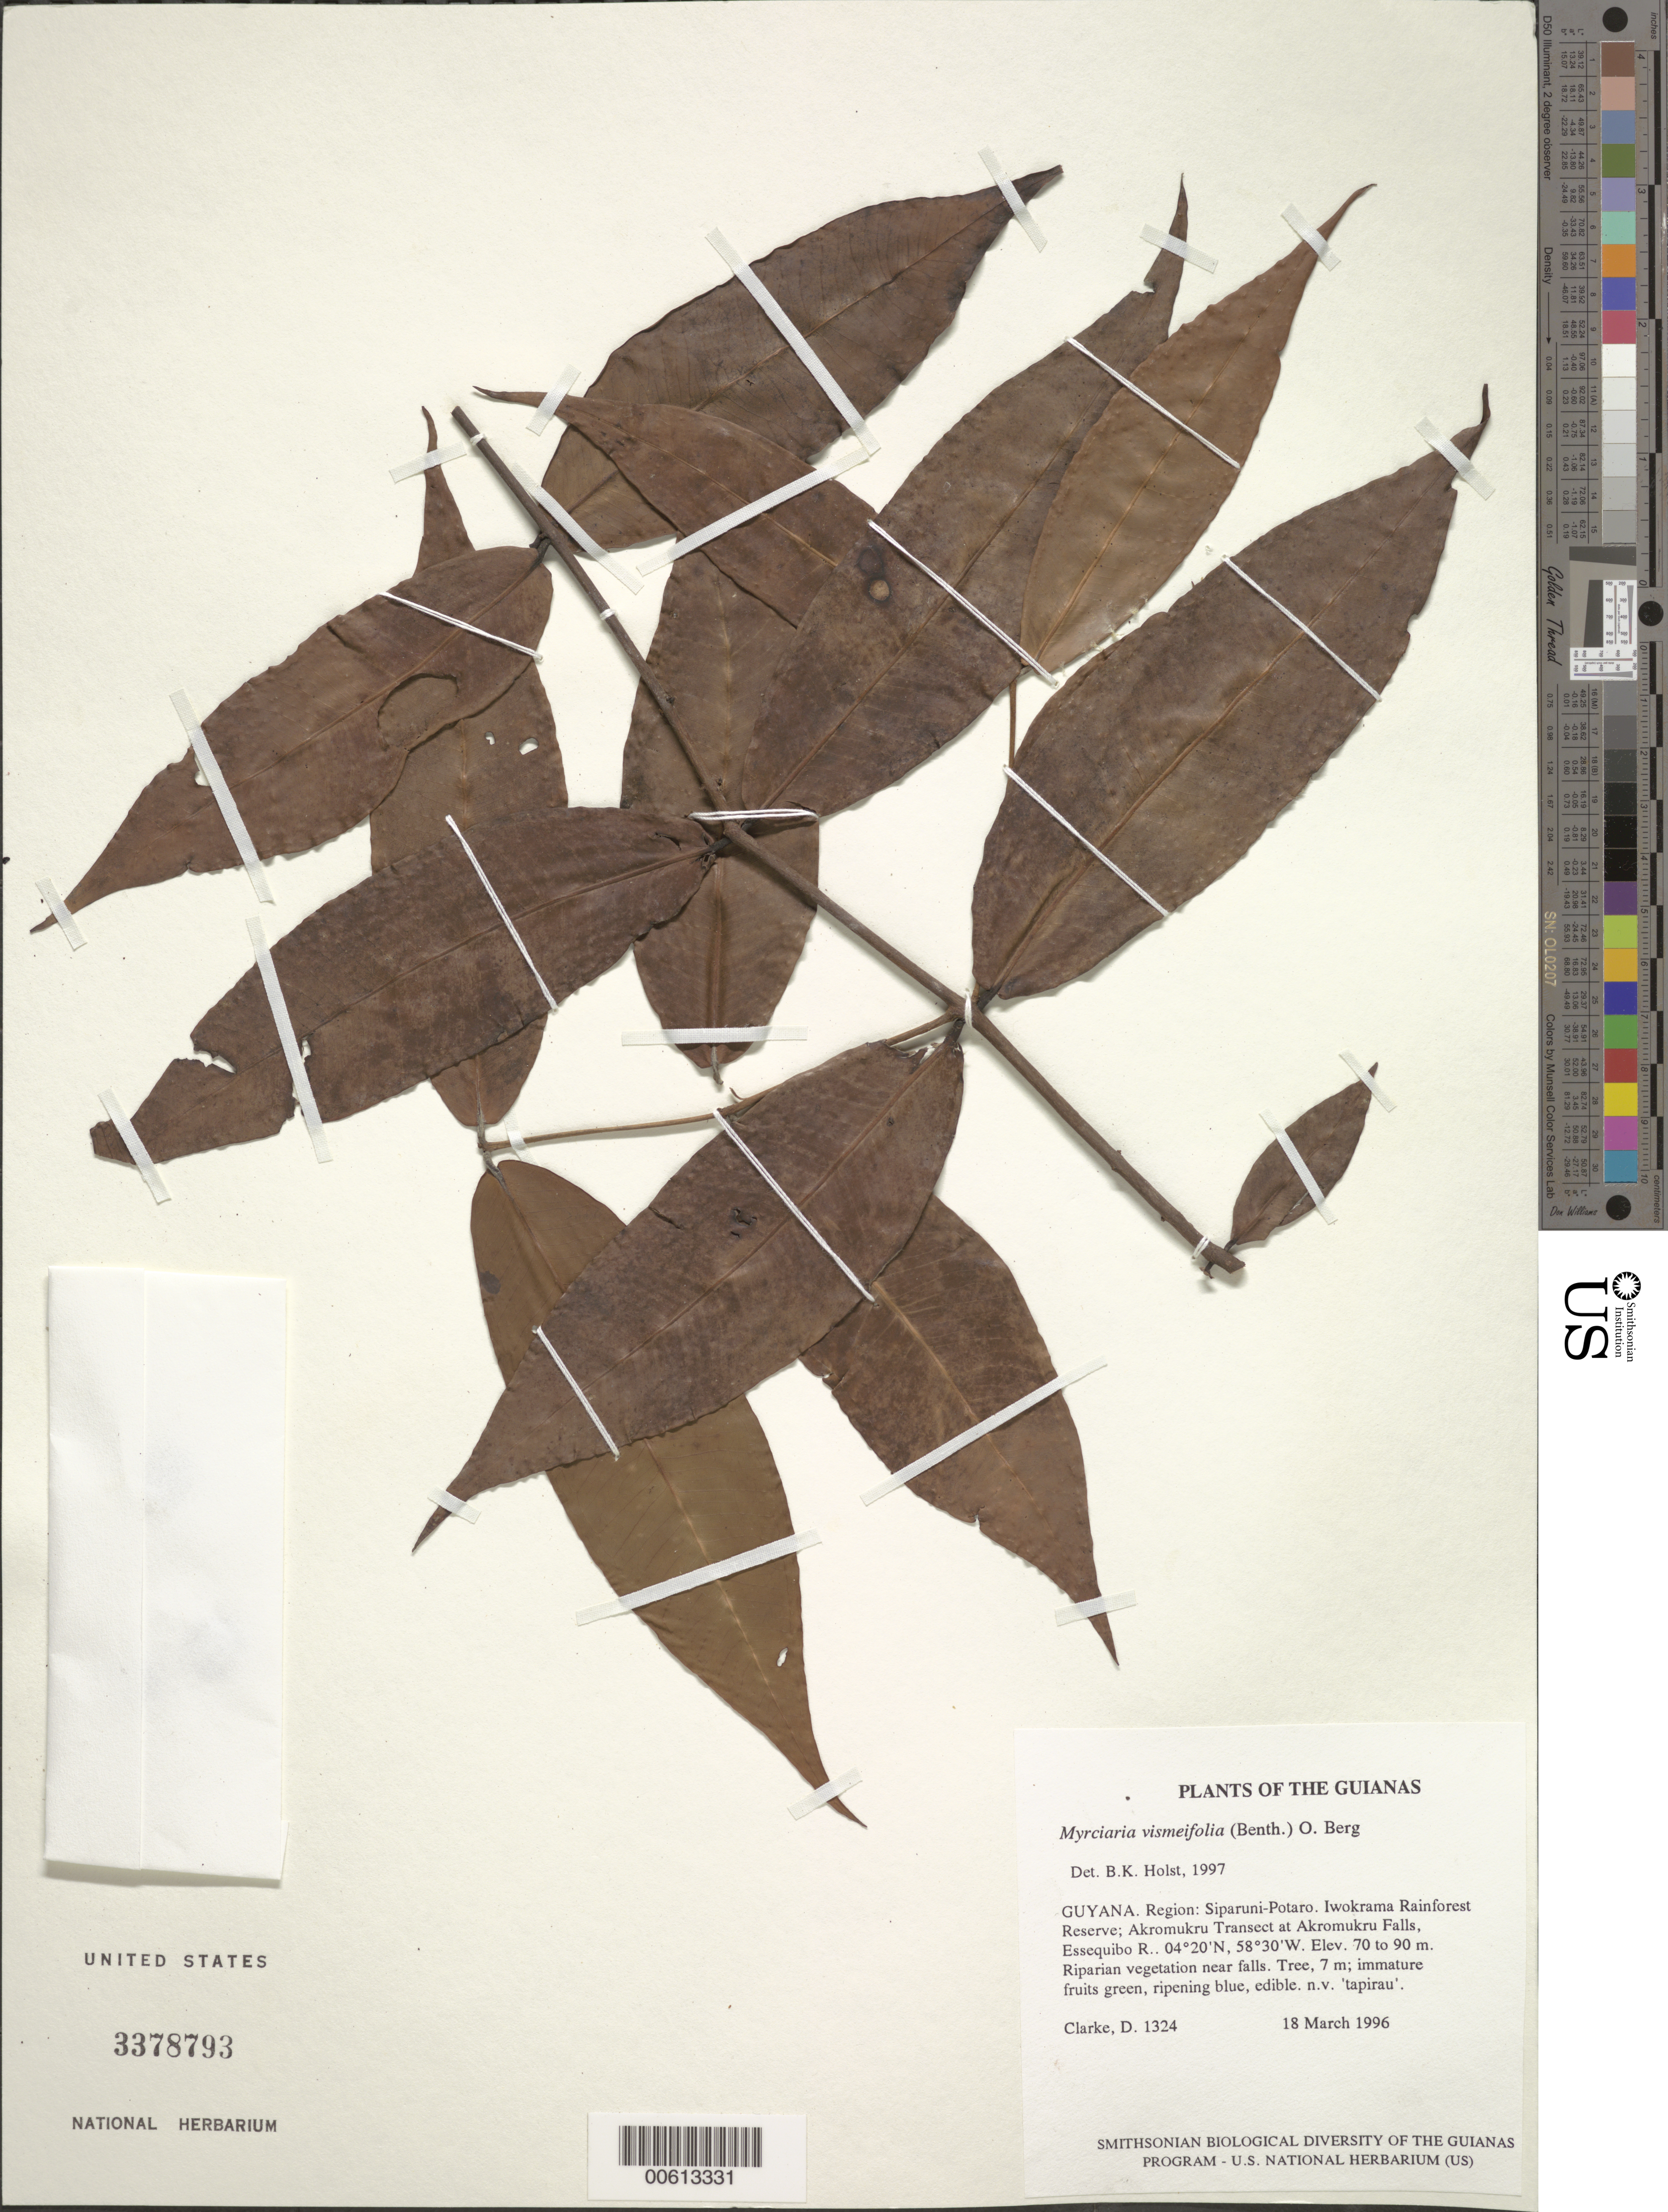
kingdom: Plantae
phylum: Tracheophyta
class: Magnoliopsida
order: Myrtales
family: Myrtaceae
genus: Myrciaria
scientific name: Myrciaria vismiifolia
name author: (Benth.) O. Berg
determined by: Holst, Bruce K.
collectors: H. D. Clarke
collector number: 1324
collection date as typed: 18 March 1996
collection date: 1996-03-18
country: Guyana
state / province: Potaro-Siparuni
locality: Iwokrama Rainforest Reserve; Akromukru Transect at Akromukru Falls, Essequibo R.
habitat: Riparian vegetation near falls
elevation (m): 70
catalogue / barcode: US 3378793